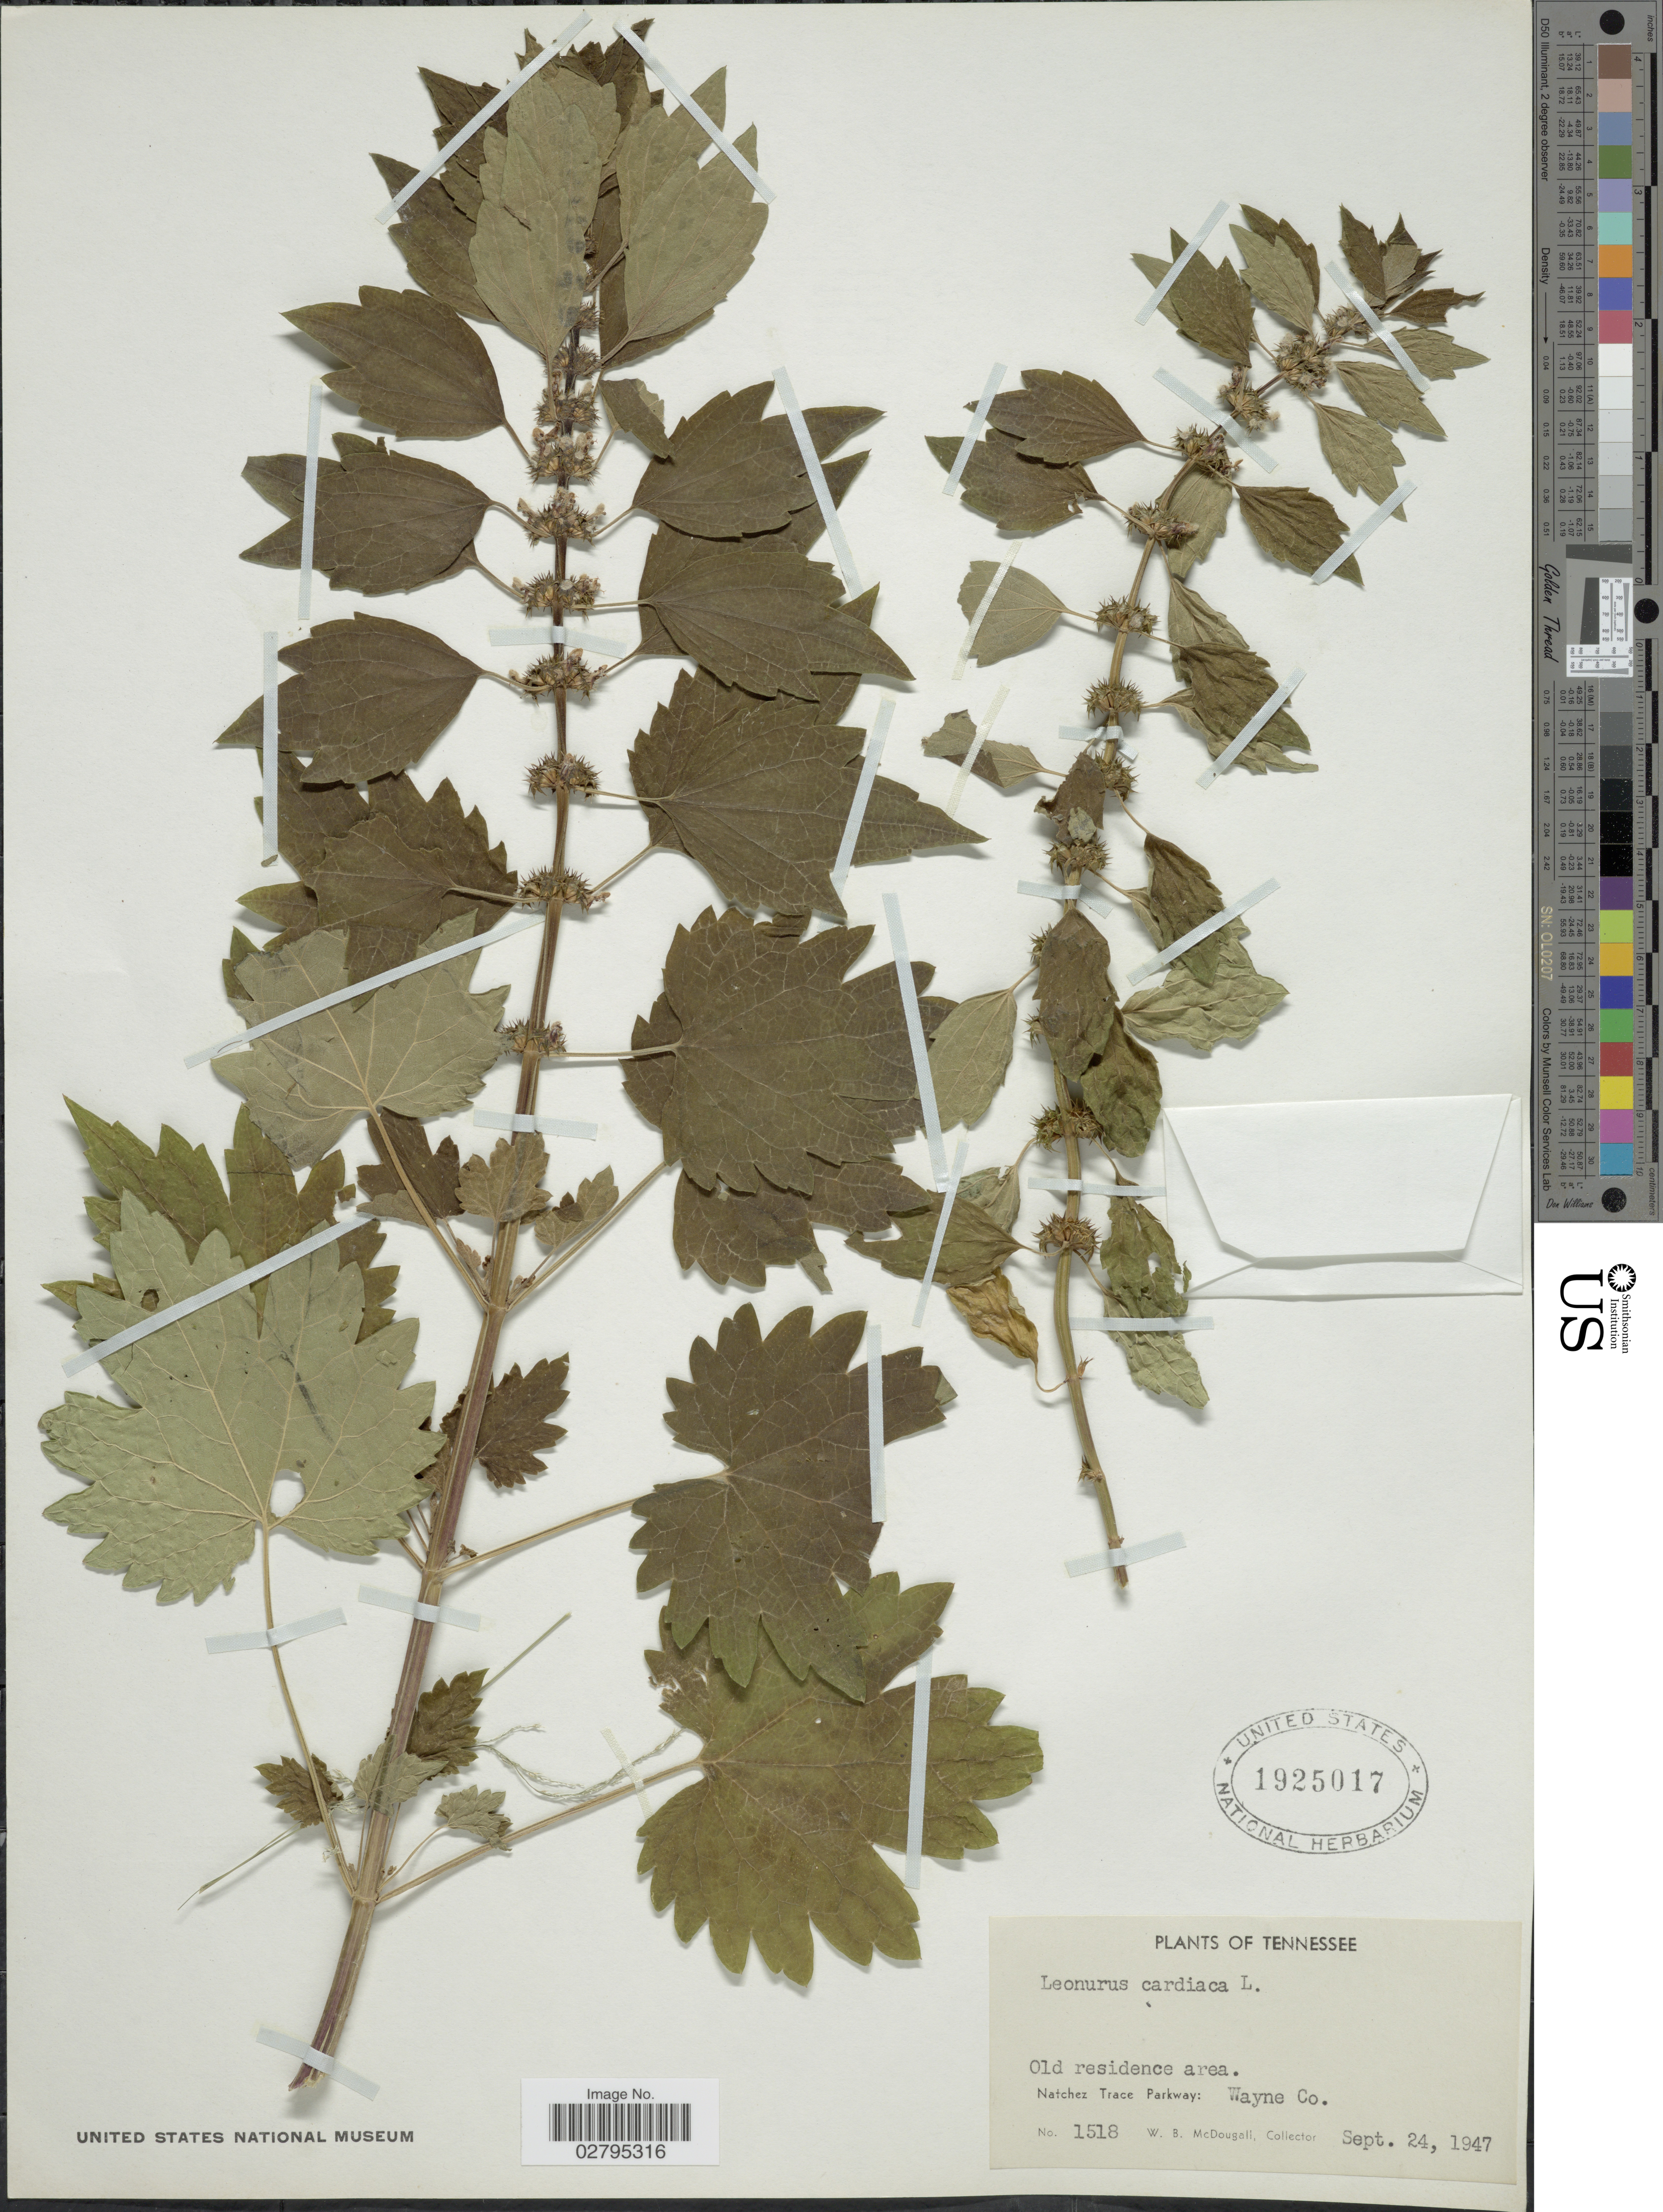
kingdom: Plantae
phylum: Tracheophyta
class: Magnoliopsida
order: Lamiales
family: Lamiaceae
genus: Leonurus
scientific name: Leonurus cardiaca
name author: L.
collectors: W. B. McDougall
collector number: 1518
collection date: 1947-09-24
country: United States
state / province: Tennessee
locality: Old residence area, Natchez Trace Parkway: Wayne Co.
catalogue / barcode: US 1925017